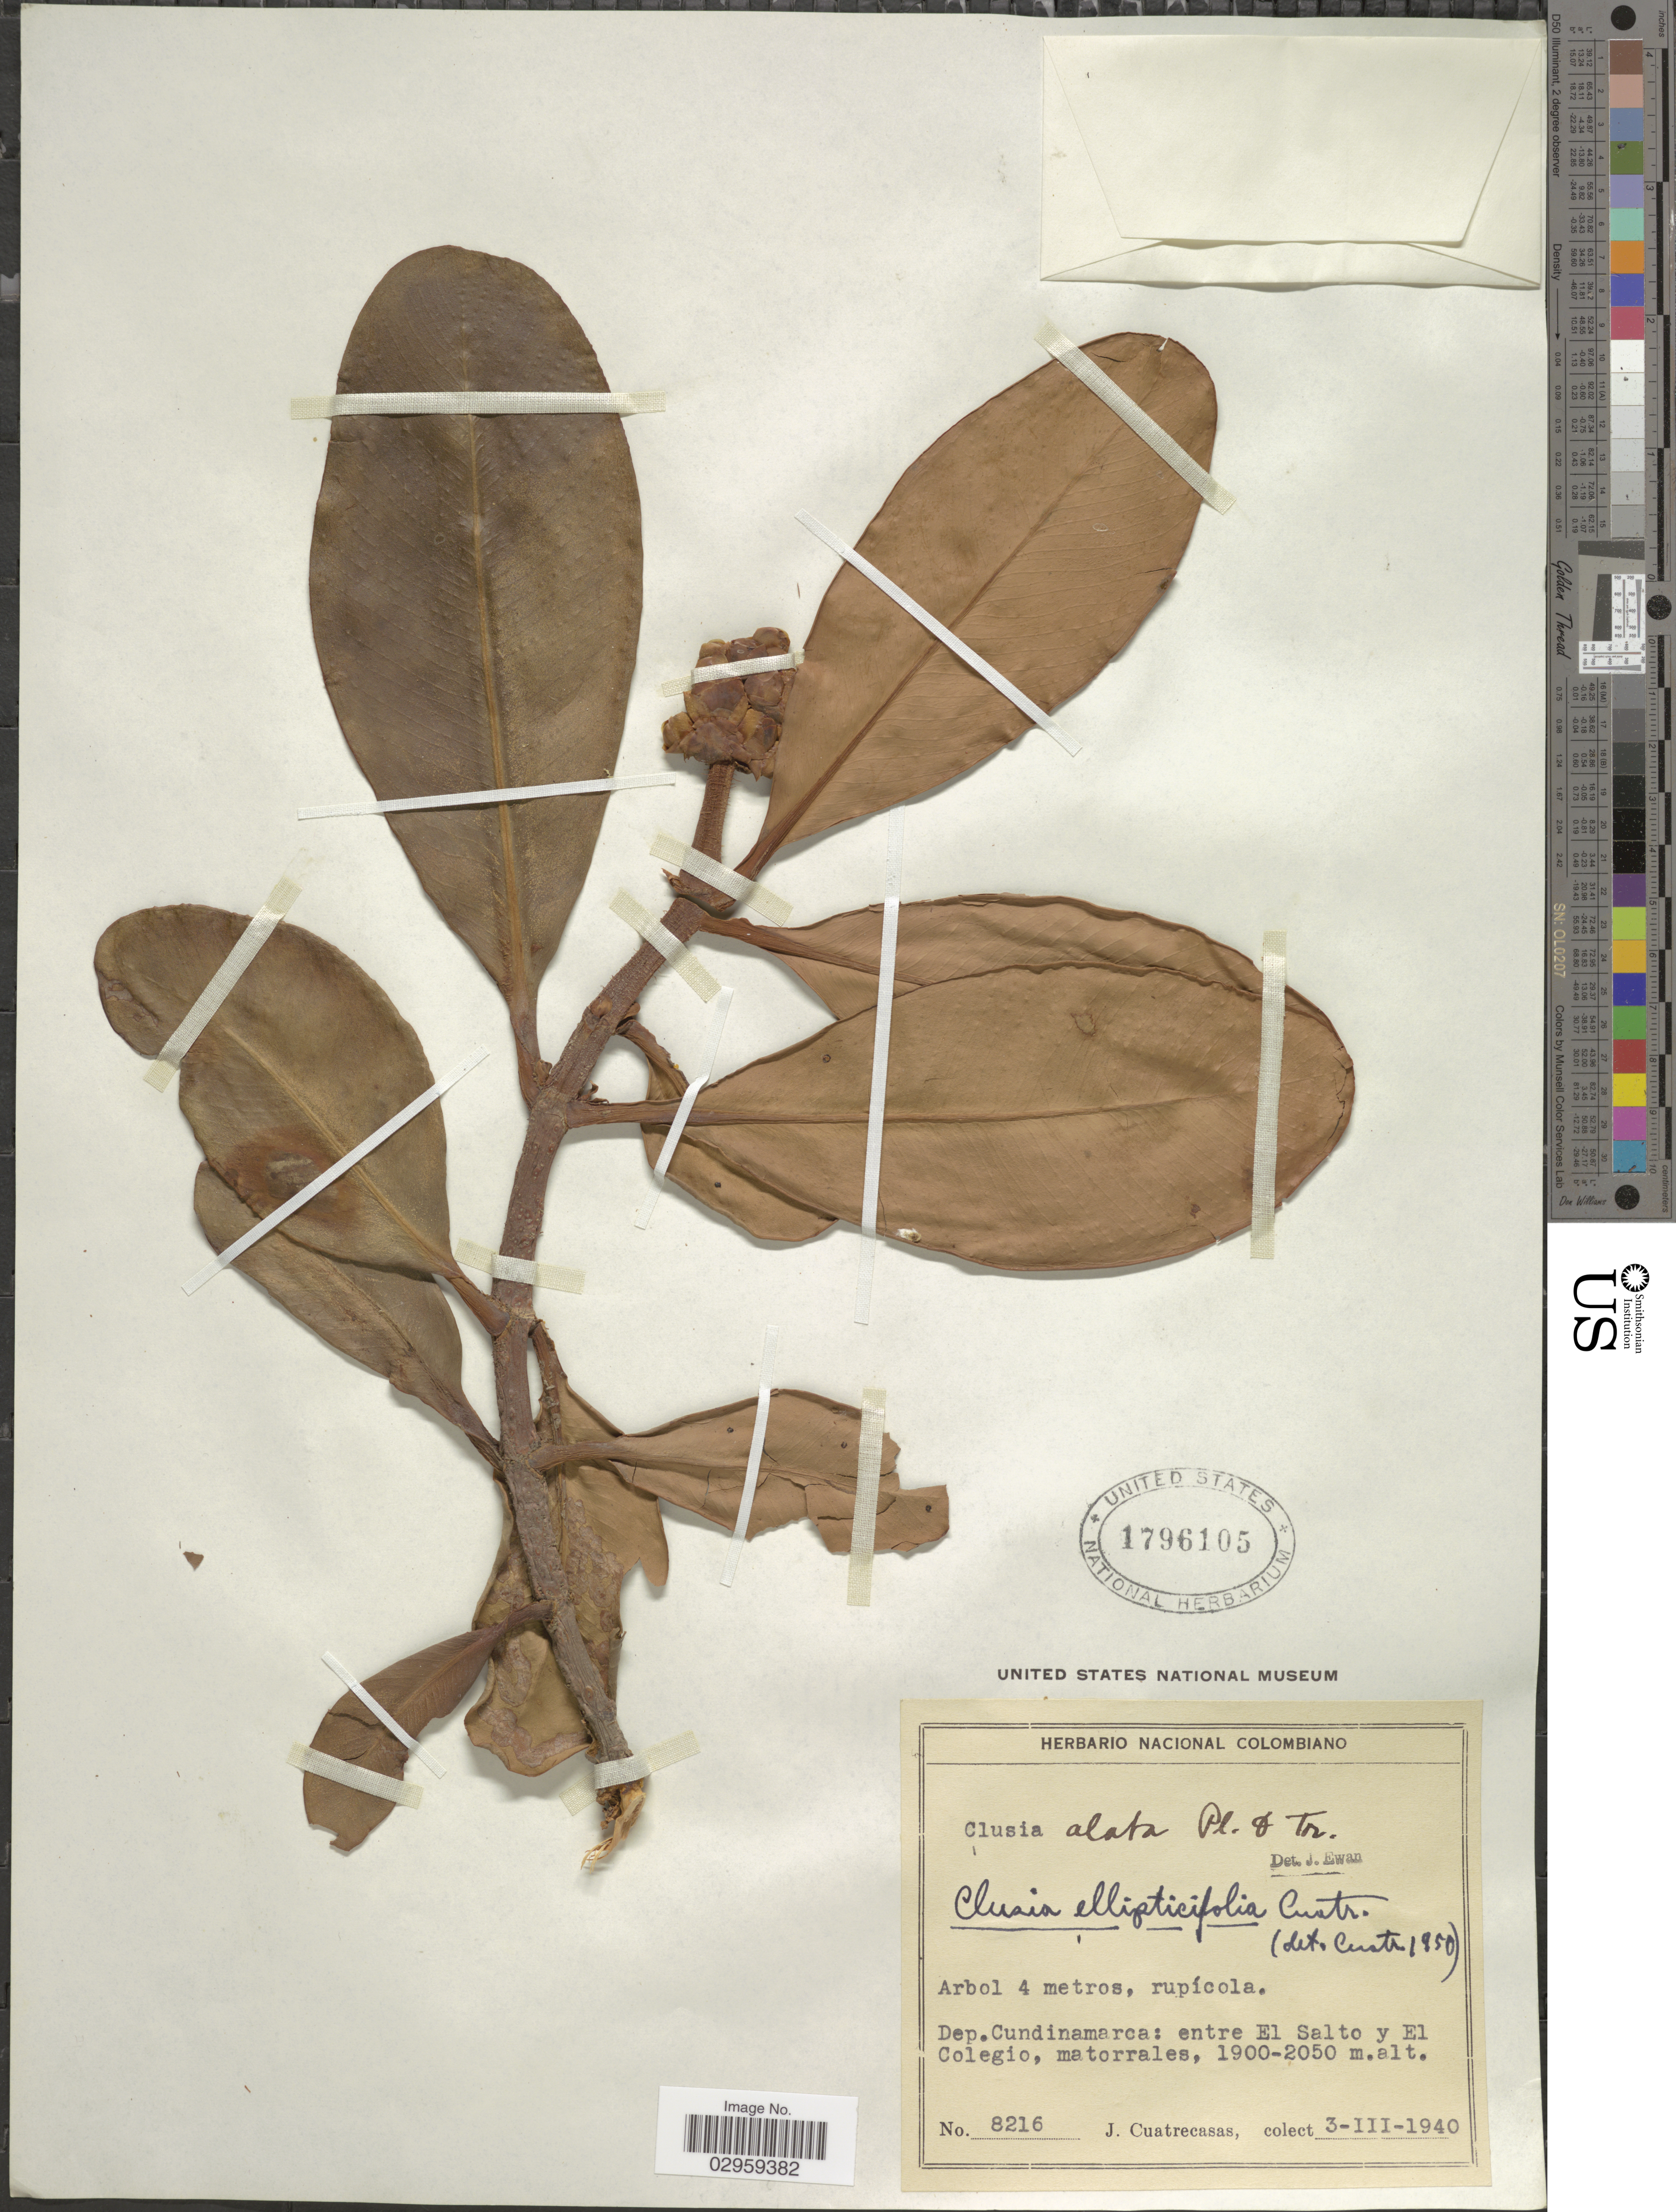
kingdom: Plantae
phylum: Tracheophyta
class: Magnoliopsida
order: Malpighiales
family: Clusiaceae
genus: Clusia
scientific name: Clusia ellipticifolia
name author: Cuatrec.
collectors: J. Cuatrecasas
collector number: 8216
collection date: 1940-03-03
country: Colombia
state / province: Cundinamarca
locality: Dep. Cundinamarca: entre El Salto y El Colegio, matorrales.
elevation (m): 1900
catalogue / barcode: US 1796105